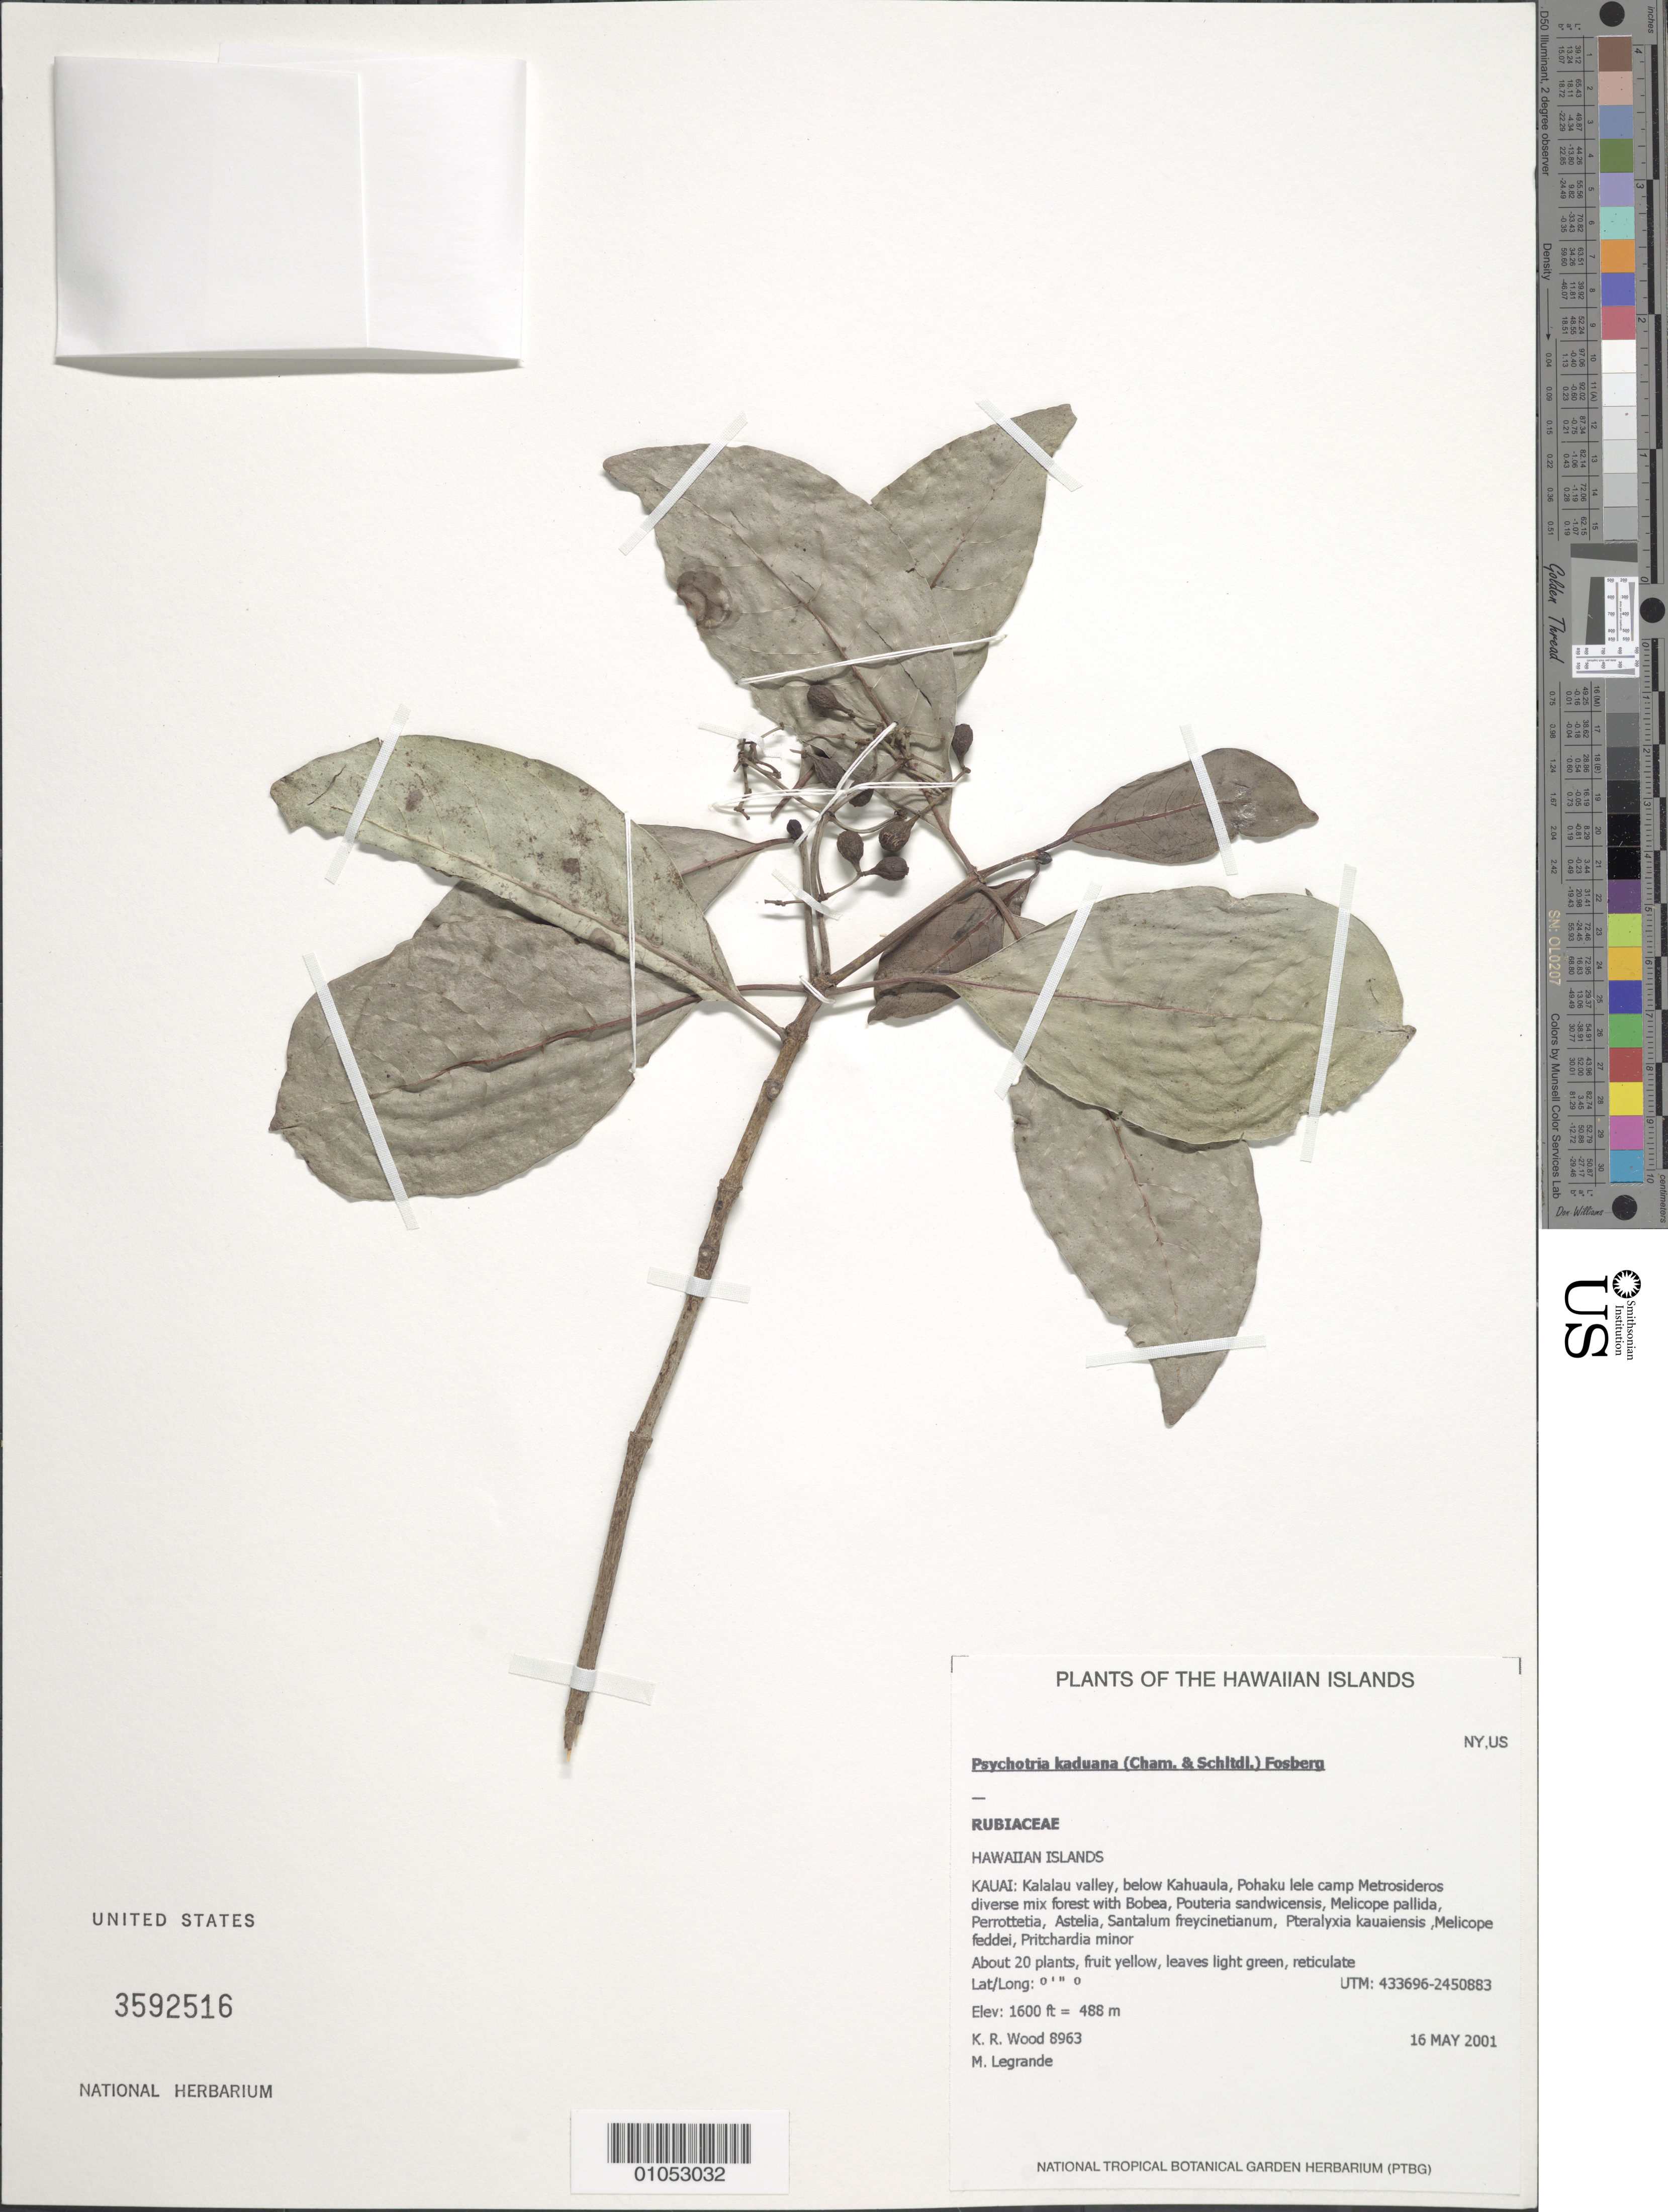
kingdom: Plantae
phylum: Tracheophyta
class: Magnoliopsida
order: Gentianales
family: Rubiaceae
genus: Psychotria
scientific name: Psychotria kaduana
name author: (Cham. & Schltdl.) Fosberg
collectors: K. R. Wood & M. LeGrande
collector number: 8963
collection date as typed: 16 May 2001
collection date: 2001-05-16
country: United States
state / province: Hawaii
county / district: Kaui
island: Kaua'i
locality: Kahuaula, Pohaku, Pohaku lele camp.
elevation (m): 488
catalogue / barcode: US 3592516